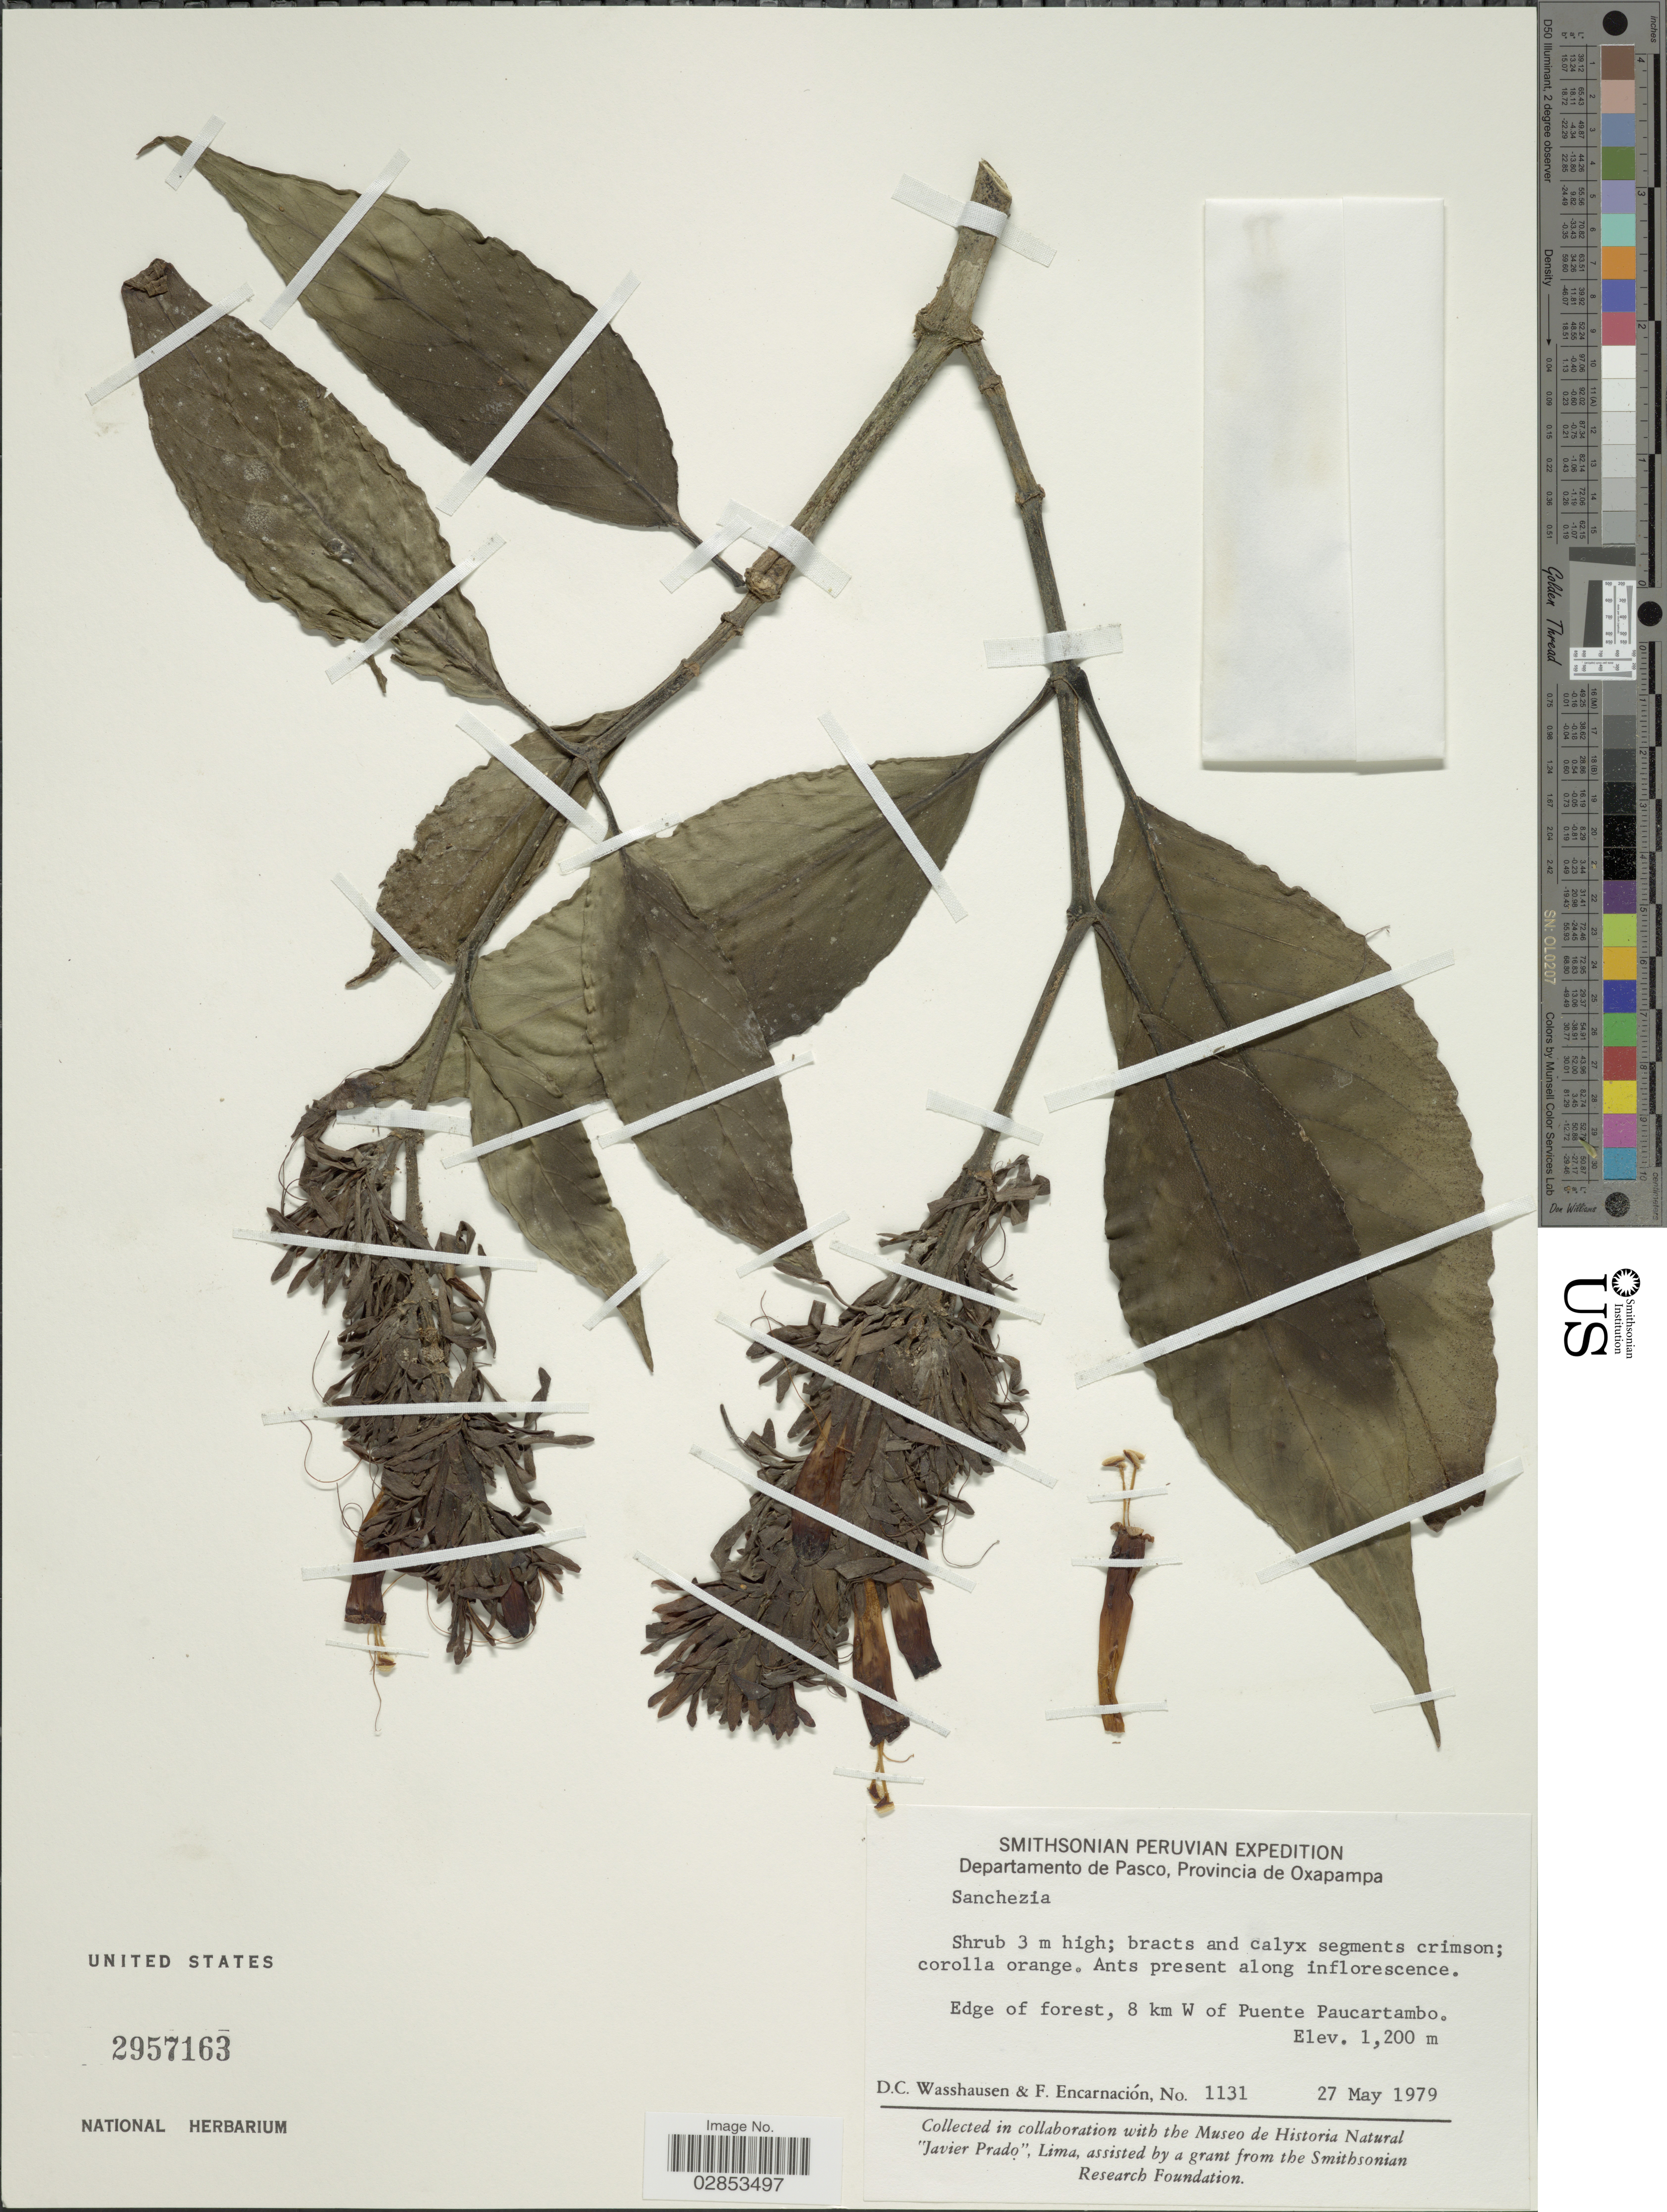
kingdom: Plantae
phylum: Tracheophyta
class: Magnoliopsida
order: Lamiales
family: Acanthaceae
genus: Sanchezia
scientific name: Sanchezia conferta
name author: Leonard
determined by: Azevedo, Igor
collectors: D. C. Wasshausen & F. Encarnación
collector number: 1131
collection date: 1979-05-27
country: Peru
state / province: Pasco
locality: Departamento de Pasco, Provincia de Oxapampa. Edge of forest, 8 km W of Puente Paucartambo.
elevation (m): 1200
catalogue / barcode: US 2957163